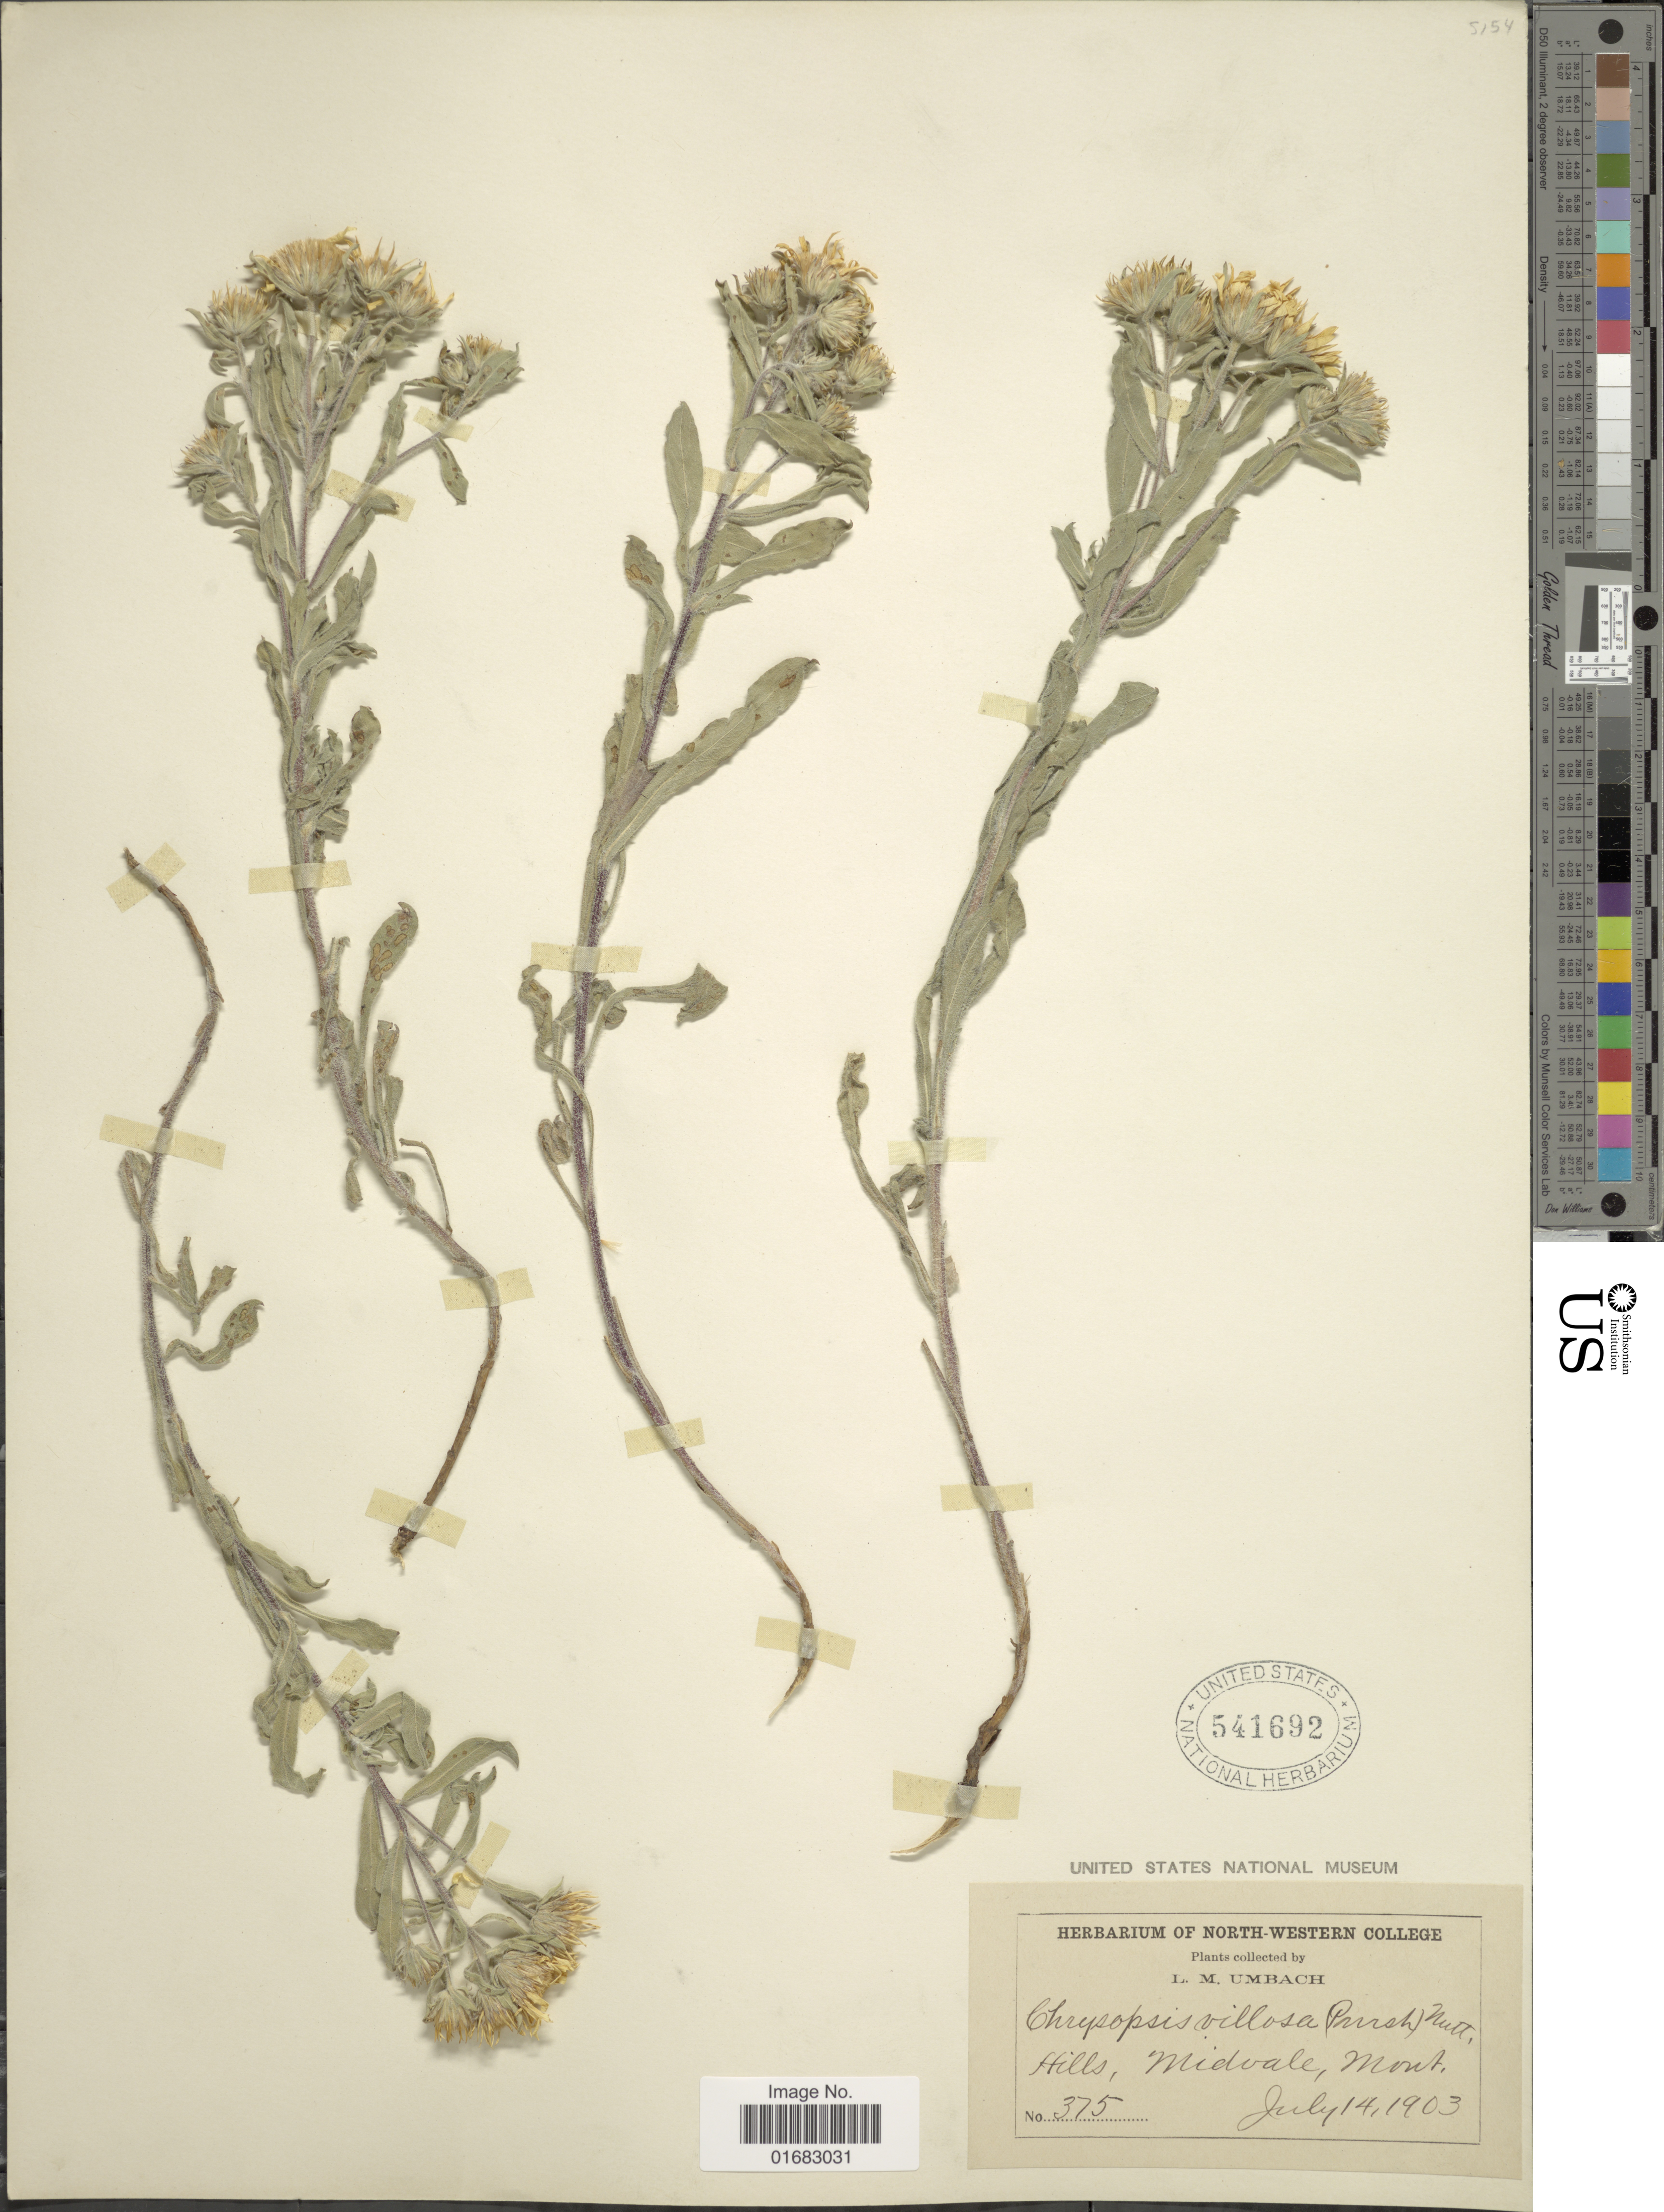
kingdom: Plantae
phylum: Tracheophyta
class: Magnoliopsida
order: Asterales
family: Asteraceae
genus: Heterotheca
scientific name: Heterotheca villosa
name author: (Pursh) Shinners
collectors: L. M. Umbach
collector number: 375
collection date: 1903-07-14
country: United States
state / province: Montana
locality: Hills, Midvale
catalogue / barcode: US 541692